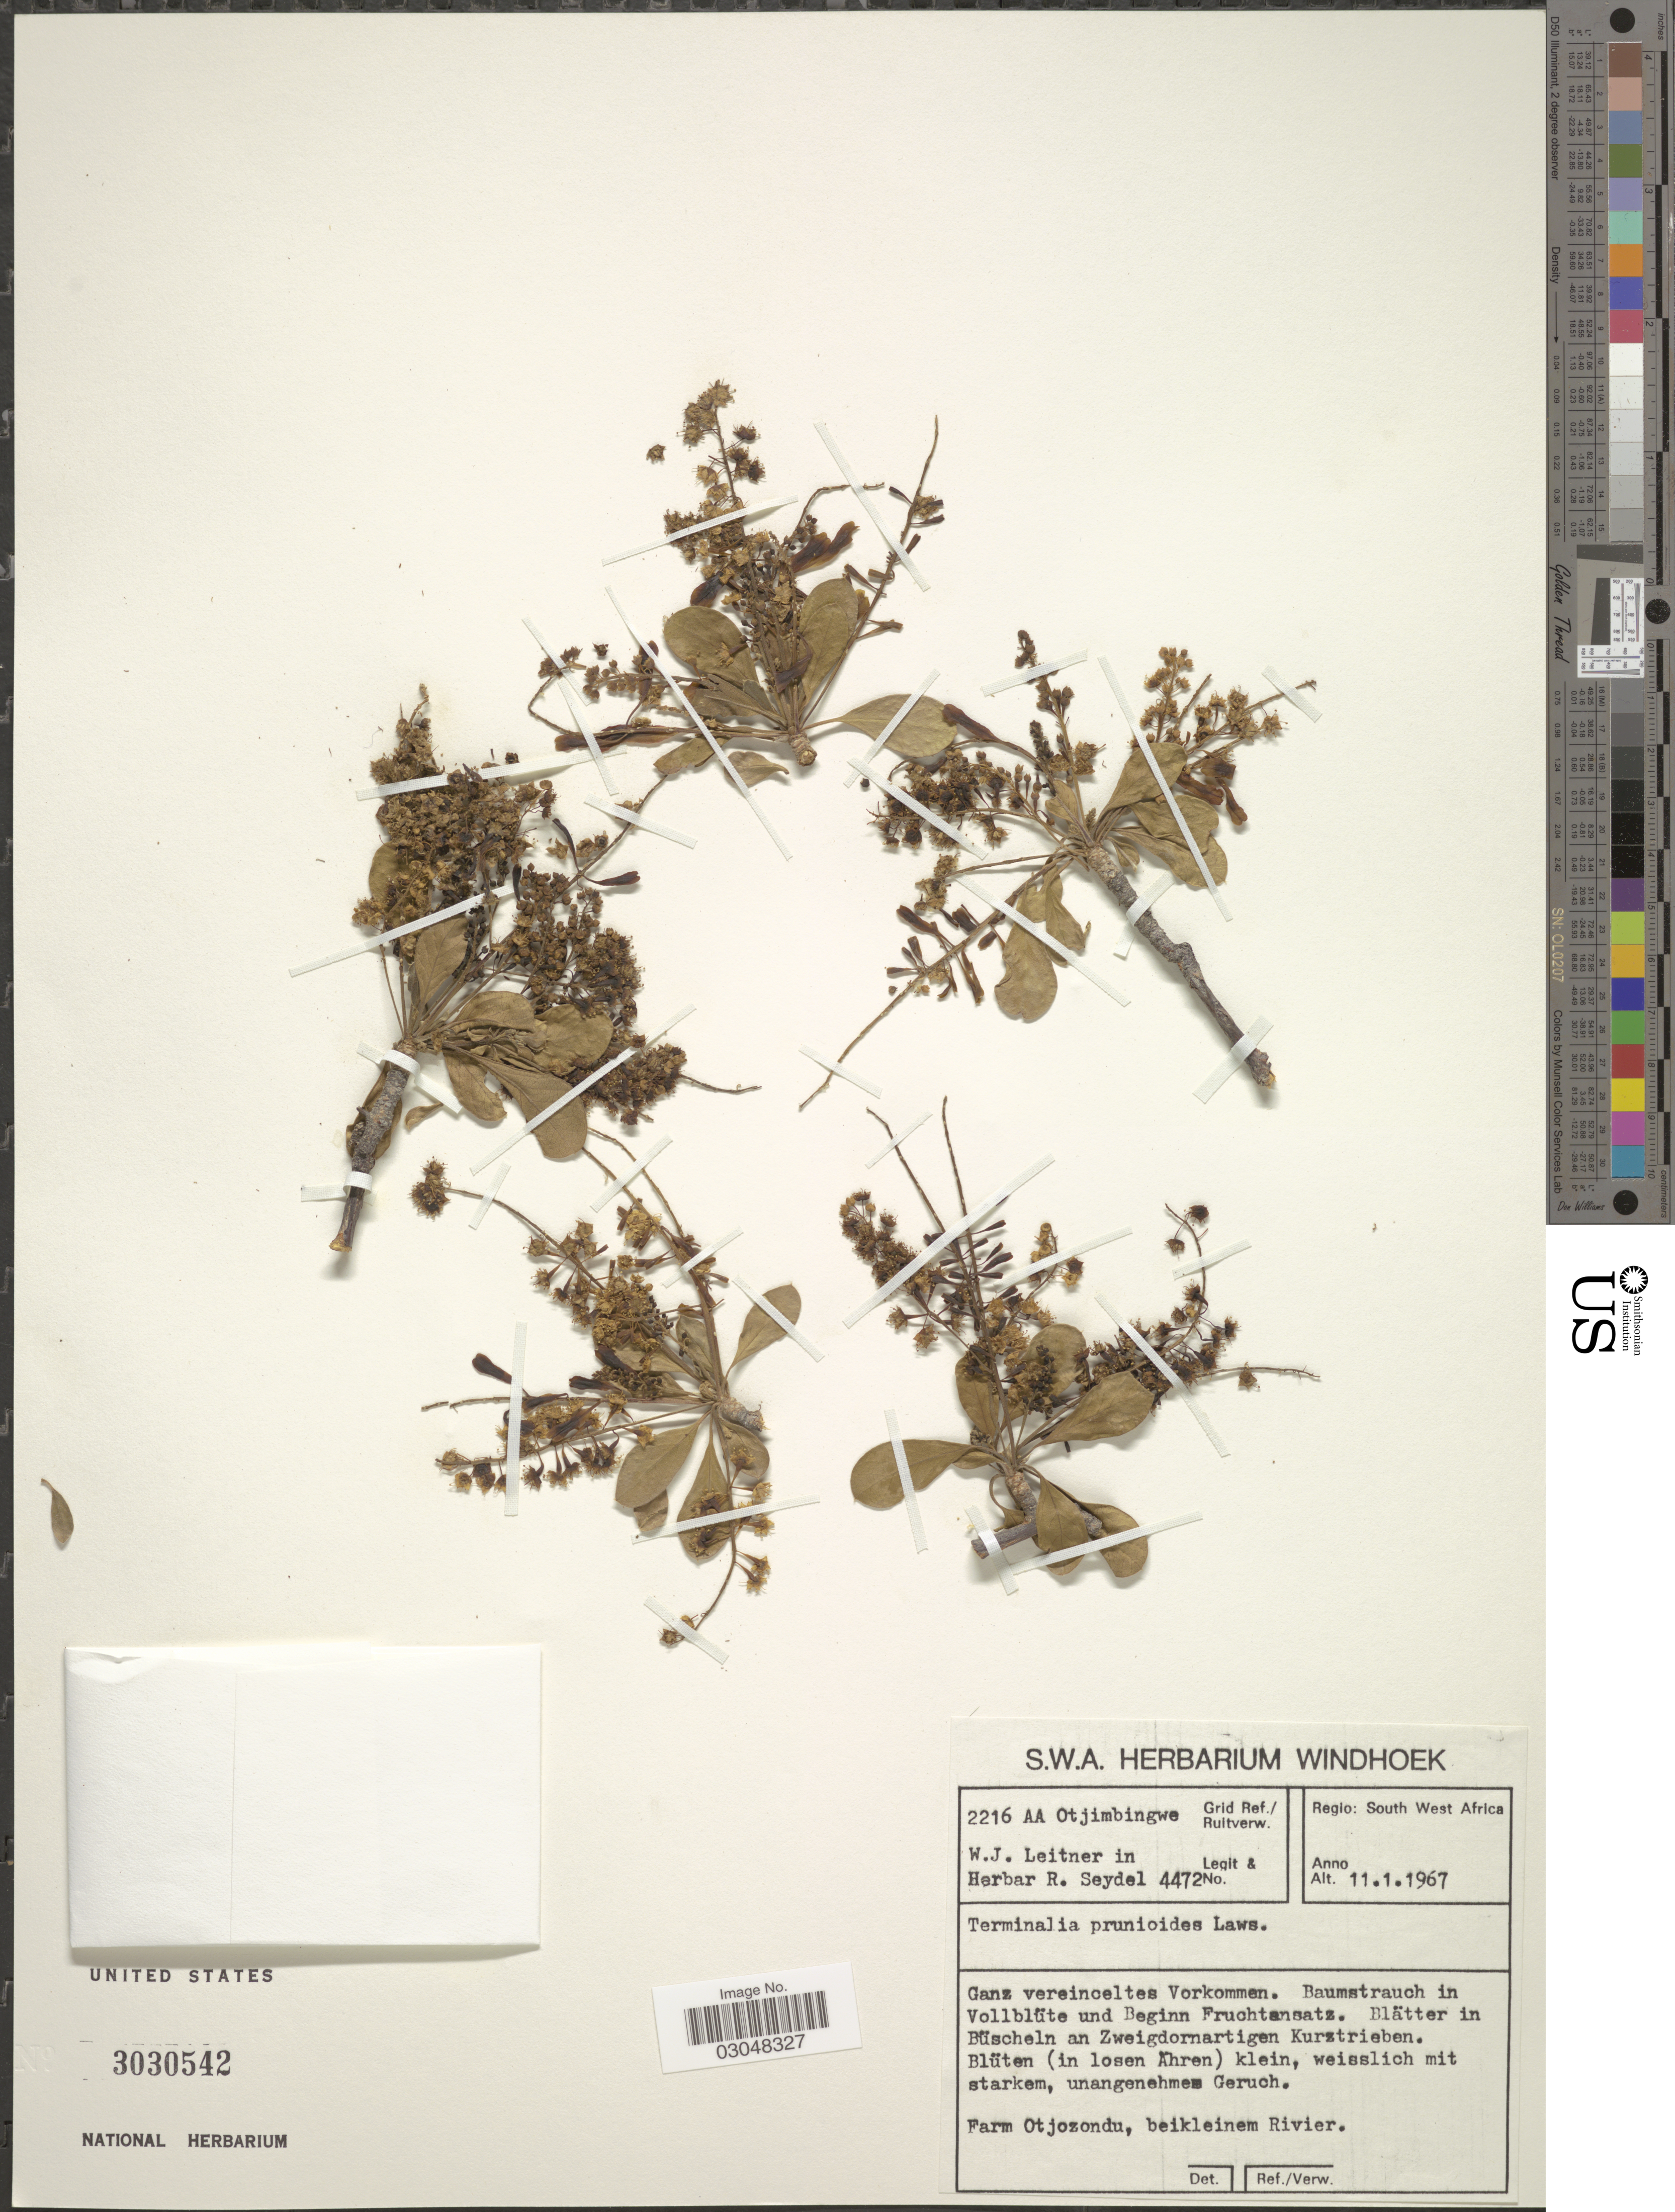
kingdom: Plantae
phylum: Tracheophyta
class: Magnoliopsida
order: Myrtales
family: Combretaceae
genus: Terminalia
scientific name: Terminalia prunioides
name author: M.A. Lawson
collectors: W. Leitner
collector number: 4472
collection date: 1967-01-11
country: Namibia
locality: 2216 AA Otjimbingwe Grid Ref./ Ruitverw. Regio: South West Africa. Farm Otjozondu, beikleinem Rivier.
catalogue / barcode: US 3030542